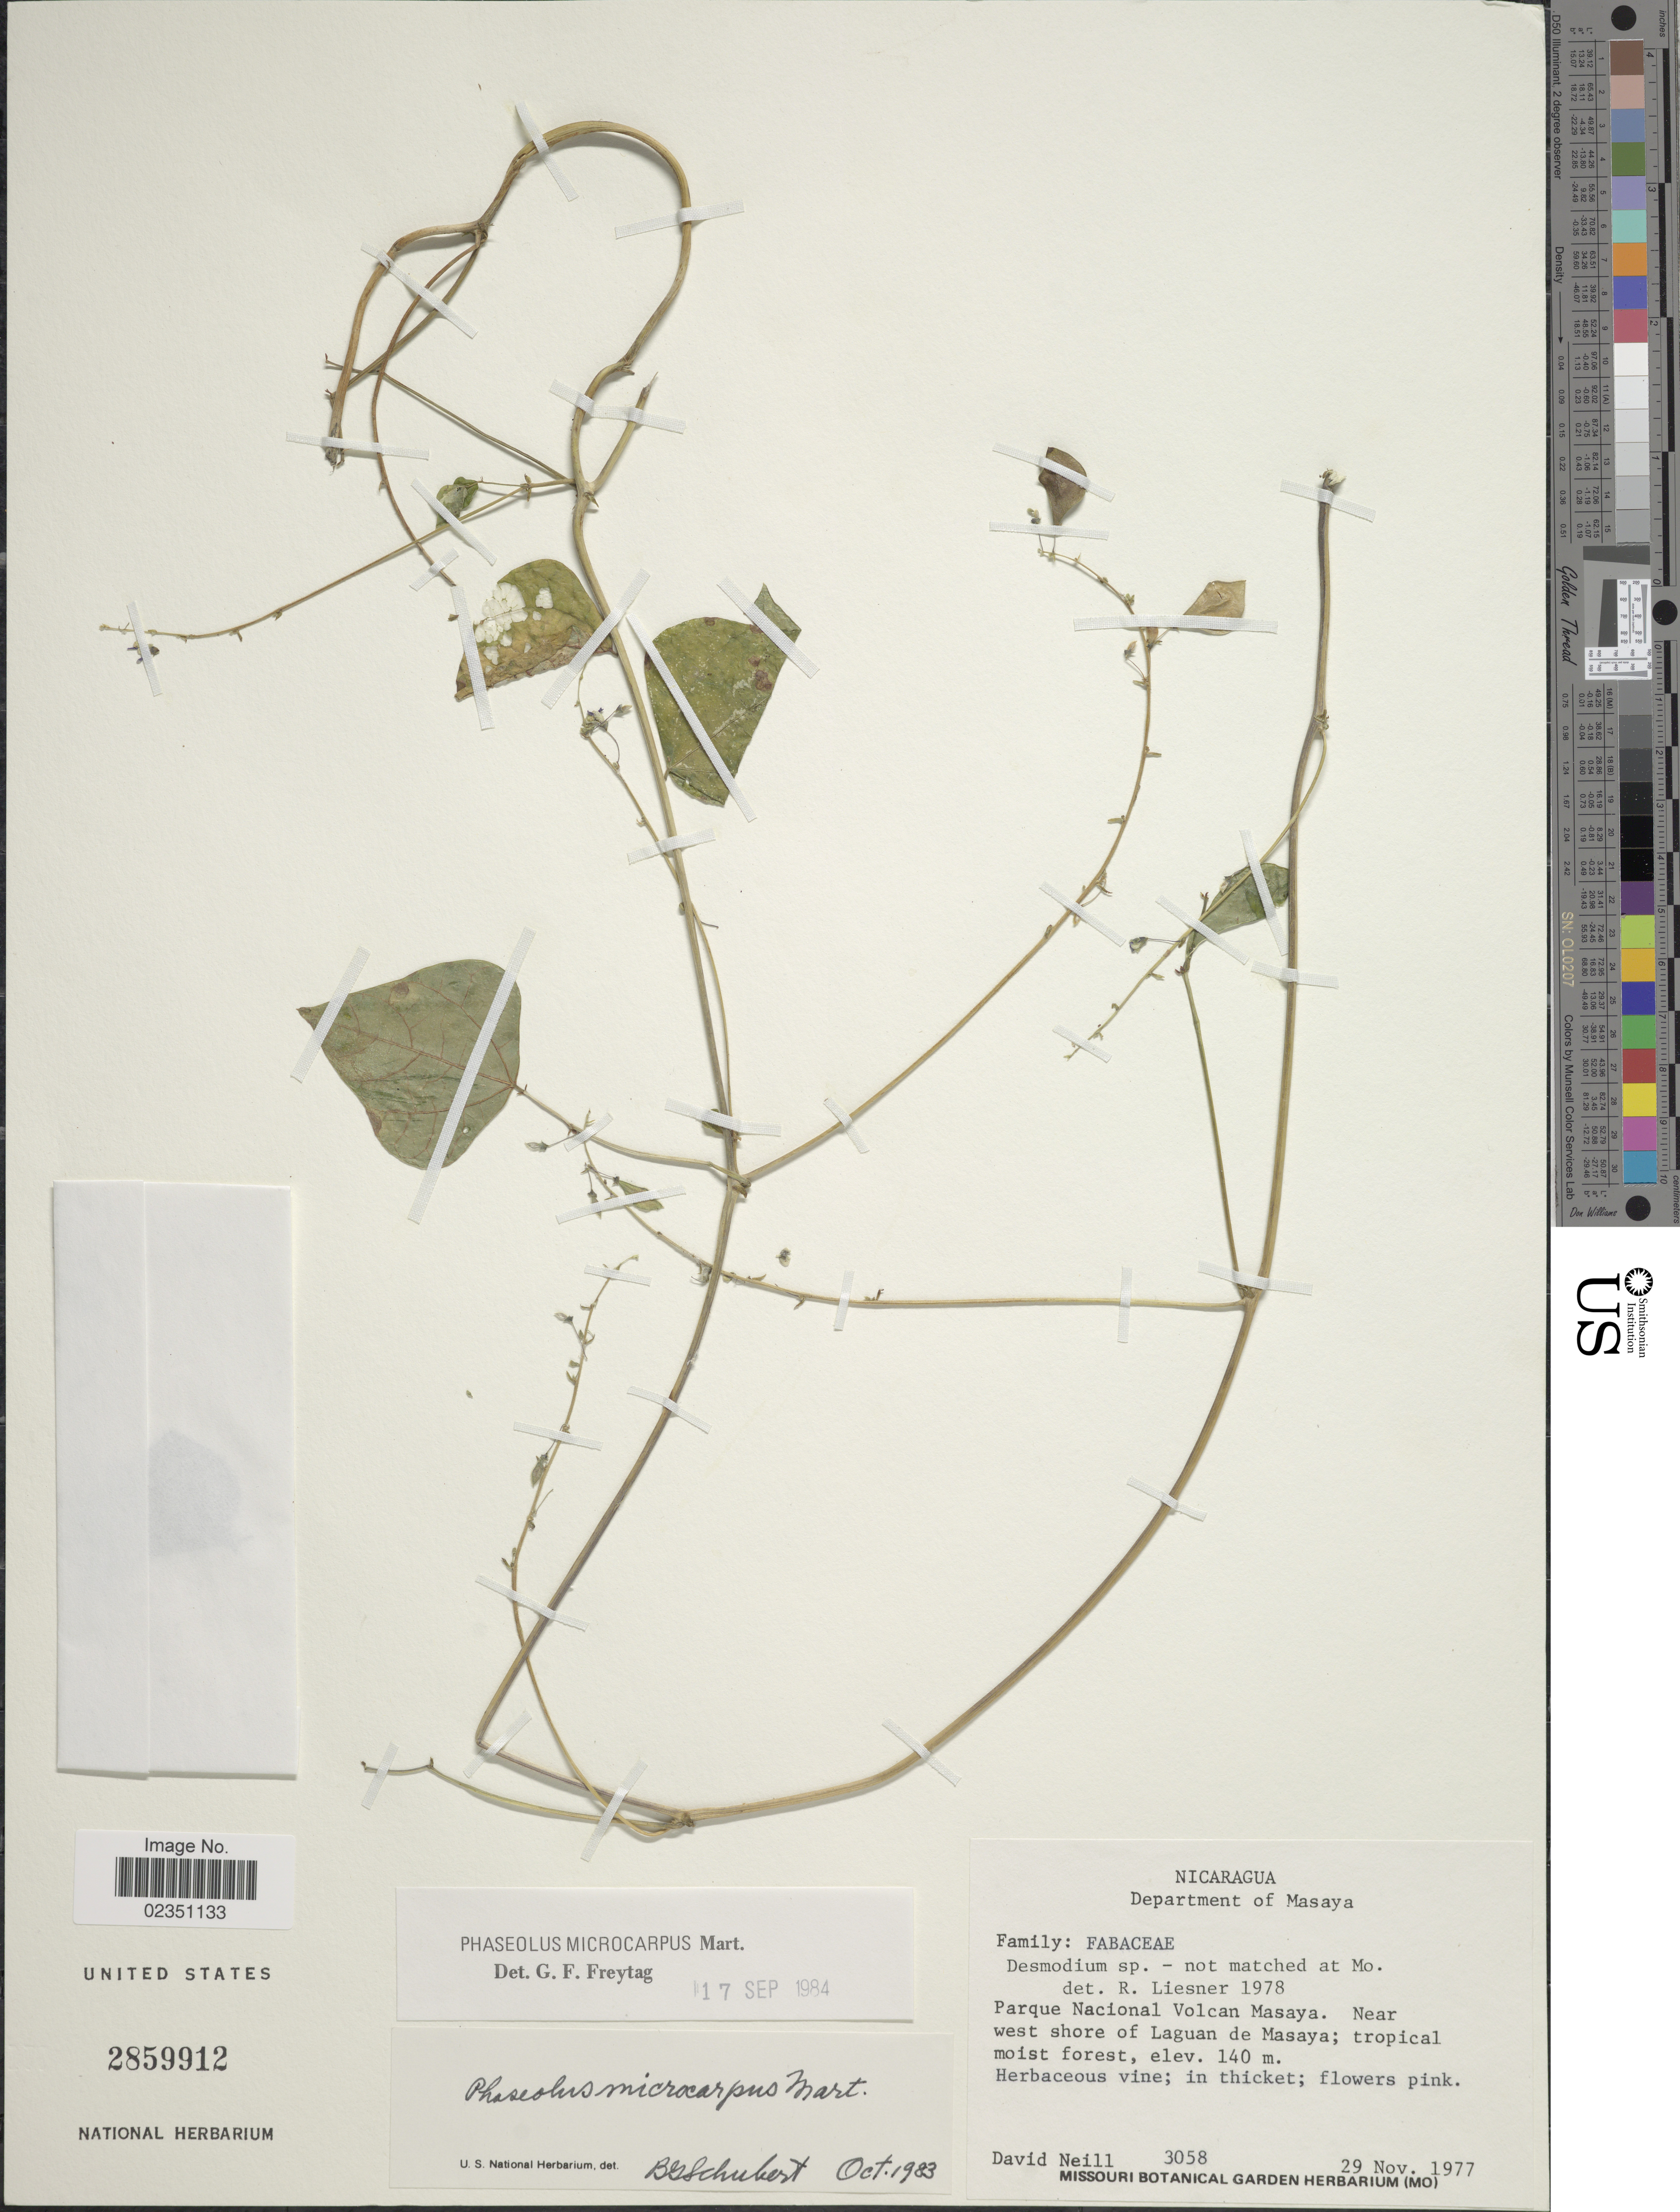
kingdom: Plantae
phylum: Tracheophyta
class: Magnoliopsida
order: Fabales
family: Fabaceae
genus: Phaseolus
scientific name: Phaseolus microcarpus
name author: Mart.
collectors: D. Neill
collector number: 3058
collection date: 1977-11-29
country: Nicaragua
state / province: Masaya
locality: Department of Masaya, Parque Nacional Volcan Masaya. Near west shore of Laguan de Masaya; tropical moist forest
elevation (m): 140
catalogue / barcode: US 2859912